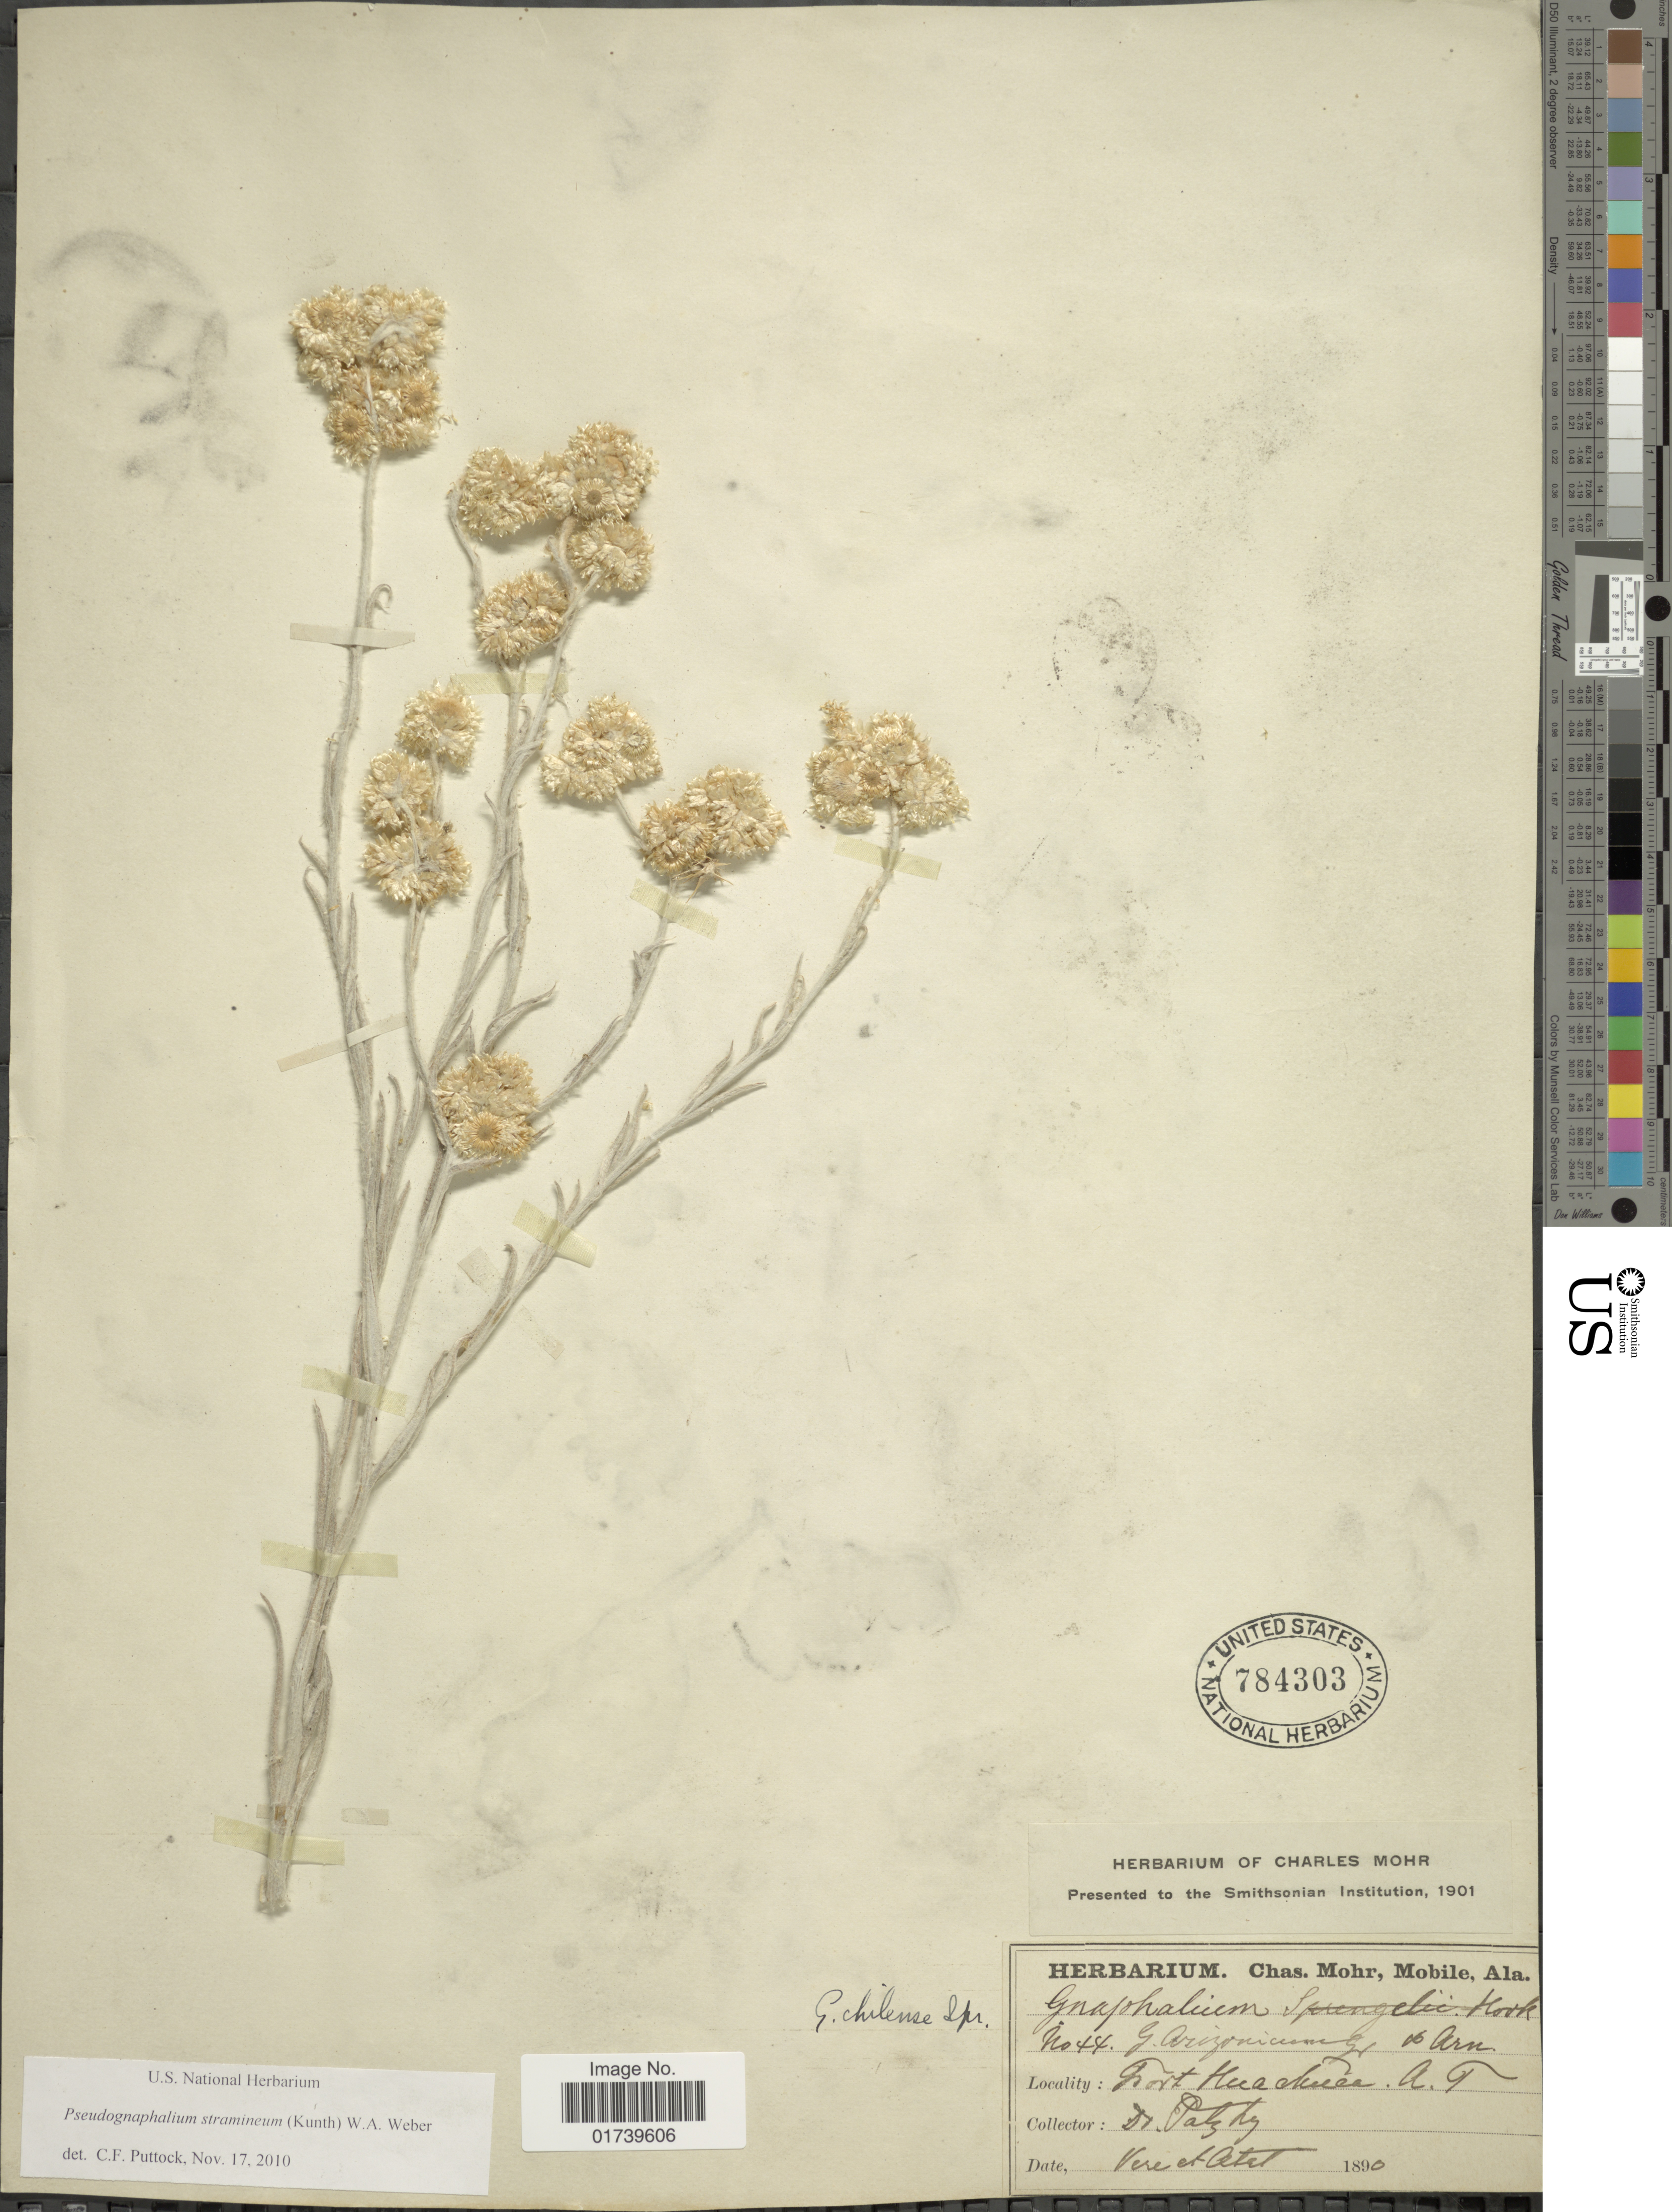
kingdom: Plantae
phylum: Tracheophyta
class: Magnoliopsida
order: Asterales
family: Asteraceae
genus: Pseudognaphalium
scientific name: Pseudognaphalium stramineum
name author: (Kunth) Anderb.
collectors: -. Palzky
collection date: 1890-10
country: United States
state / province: Arizona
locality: Fort Huachuca, A. T.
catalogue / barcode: US 784303